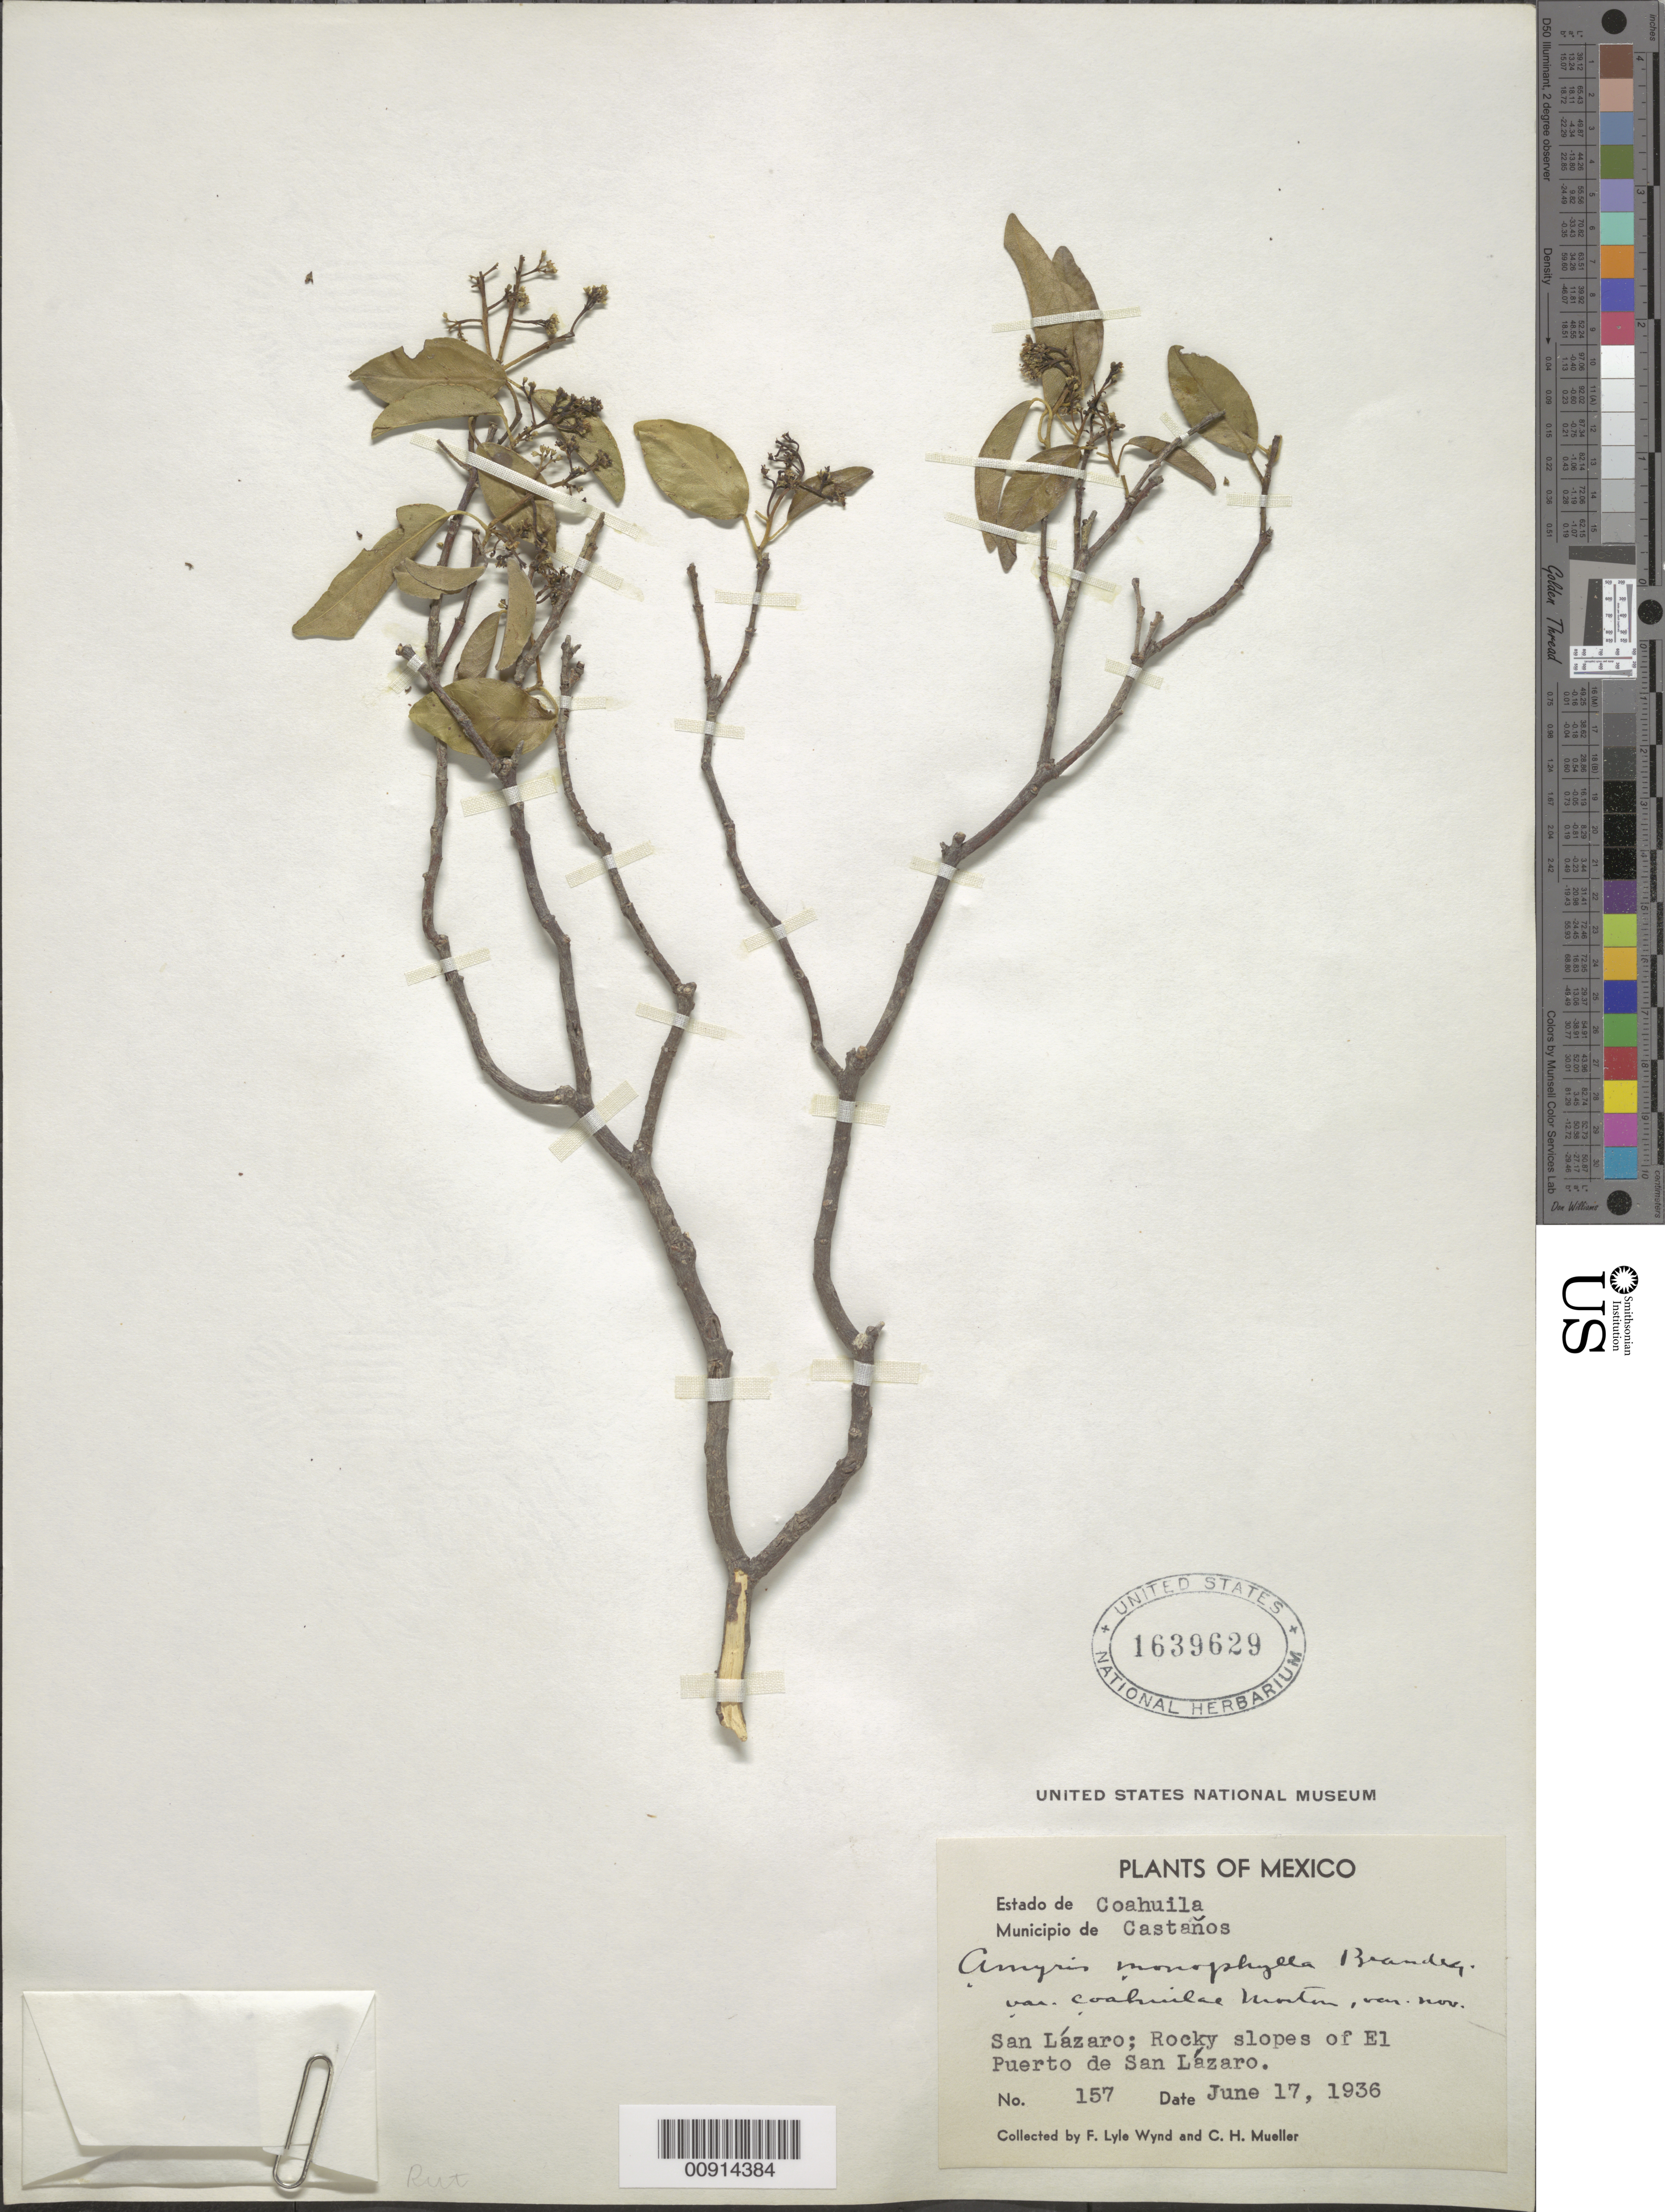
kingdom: Plantae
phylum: Tracheophyta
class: Magnoliopsida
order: Sapindales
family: Rutaceae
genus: Amyris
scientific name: Amyris monophylla var. coahuilae Morton var. nov. ined.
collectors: F. L. Wynd & C. H. Mueller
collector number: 157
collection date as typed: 17 Jun 1936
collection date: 1936-06-17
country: Mexico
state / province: Coahuila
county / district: Castaños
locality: Estado Coahuila, Municipio de Castaños, San Lázaro; Rocky slopes of El Puerto de San Lázaro.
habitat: Rocky slopes.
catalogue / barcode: US 1639629